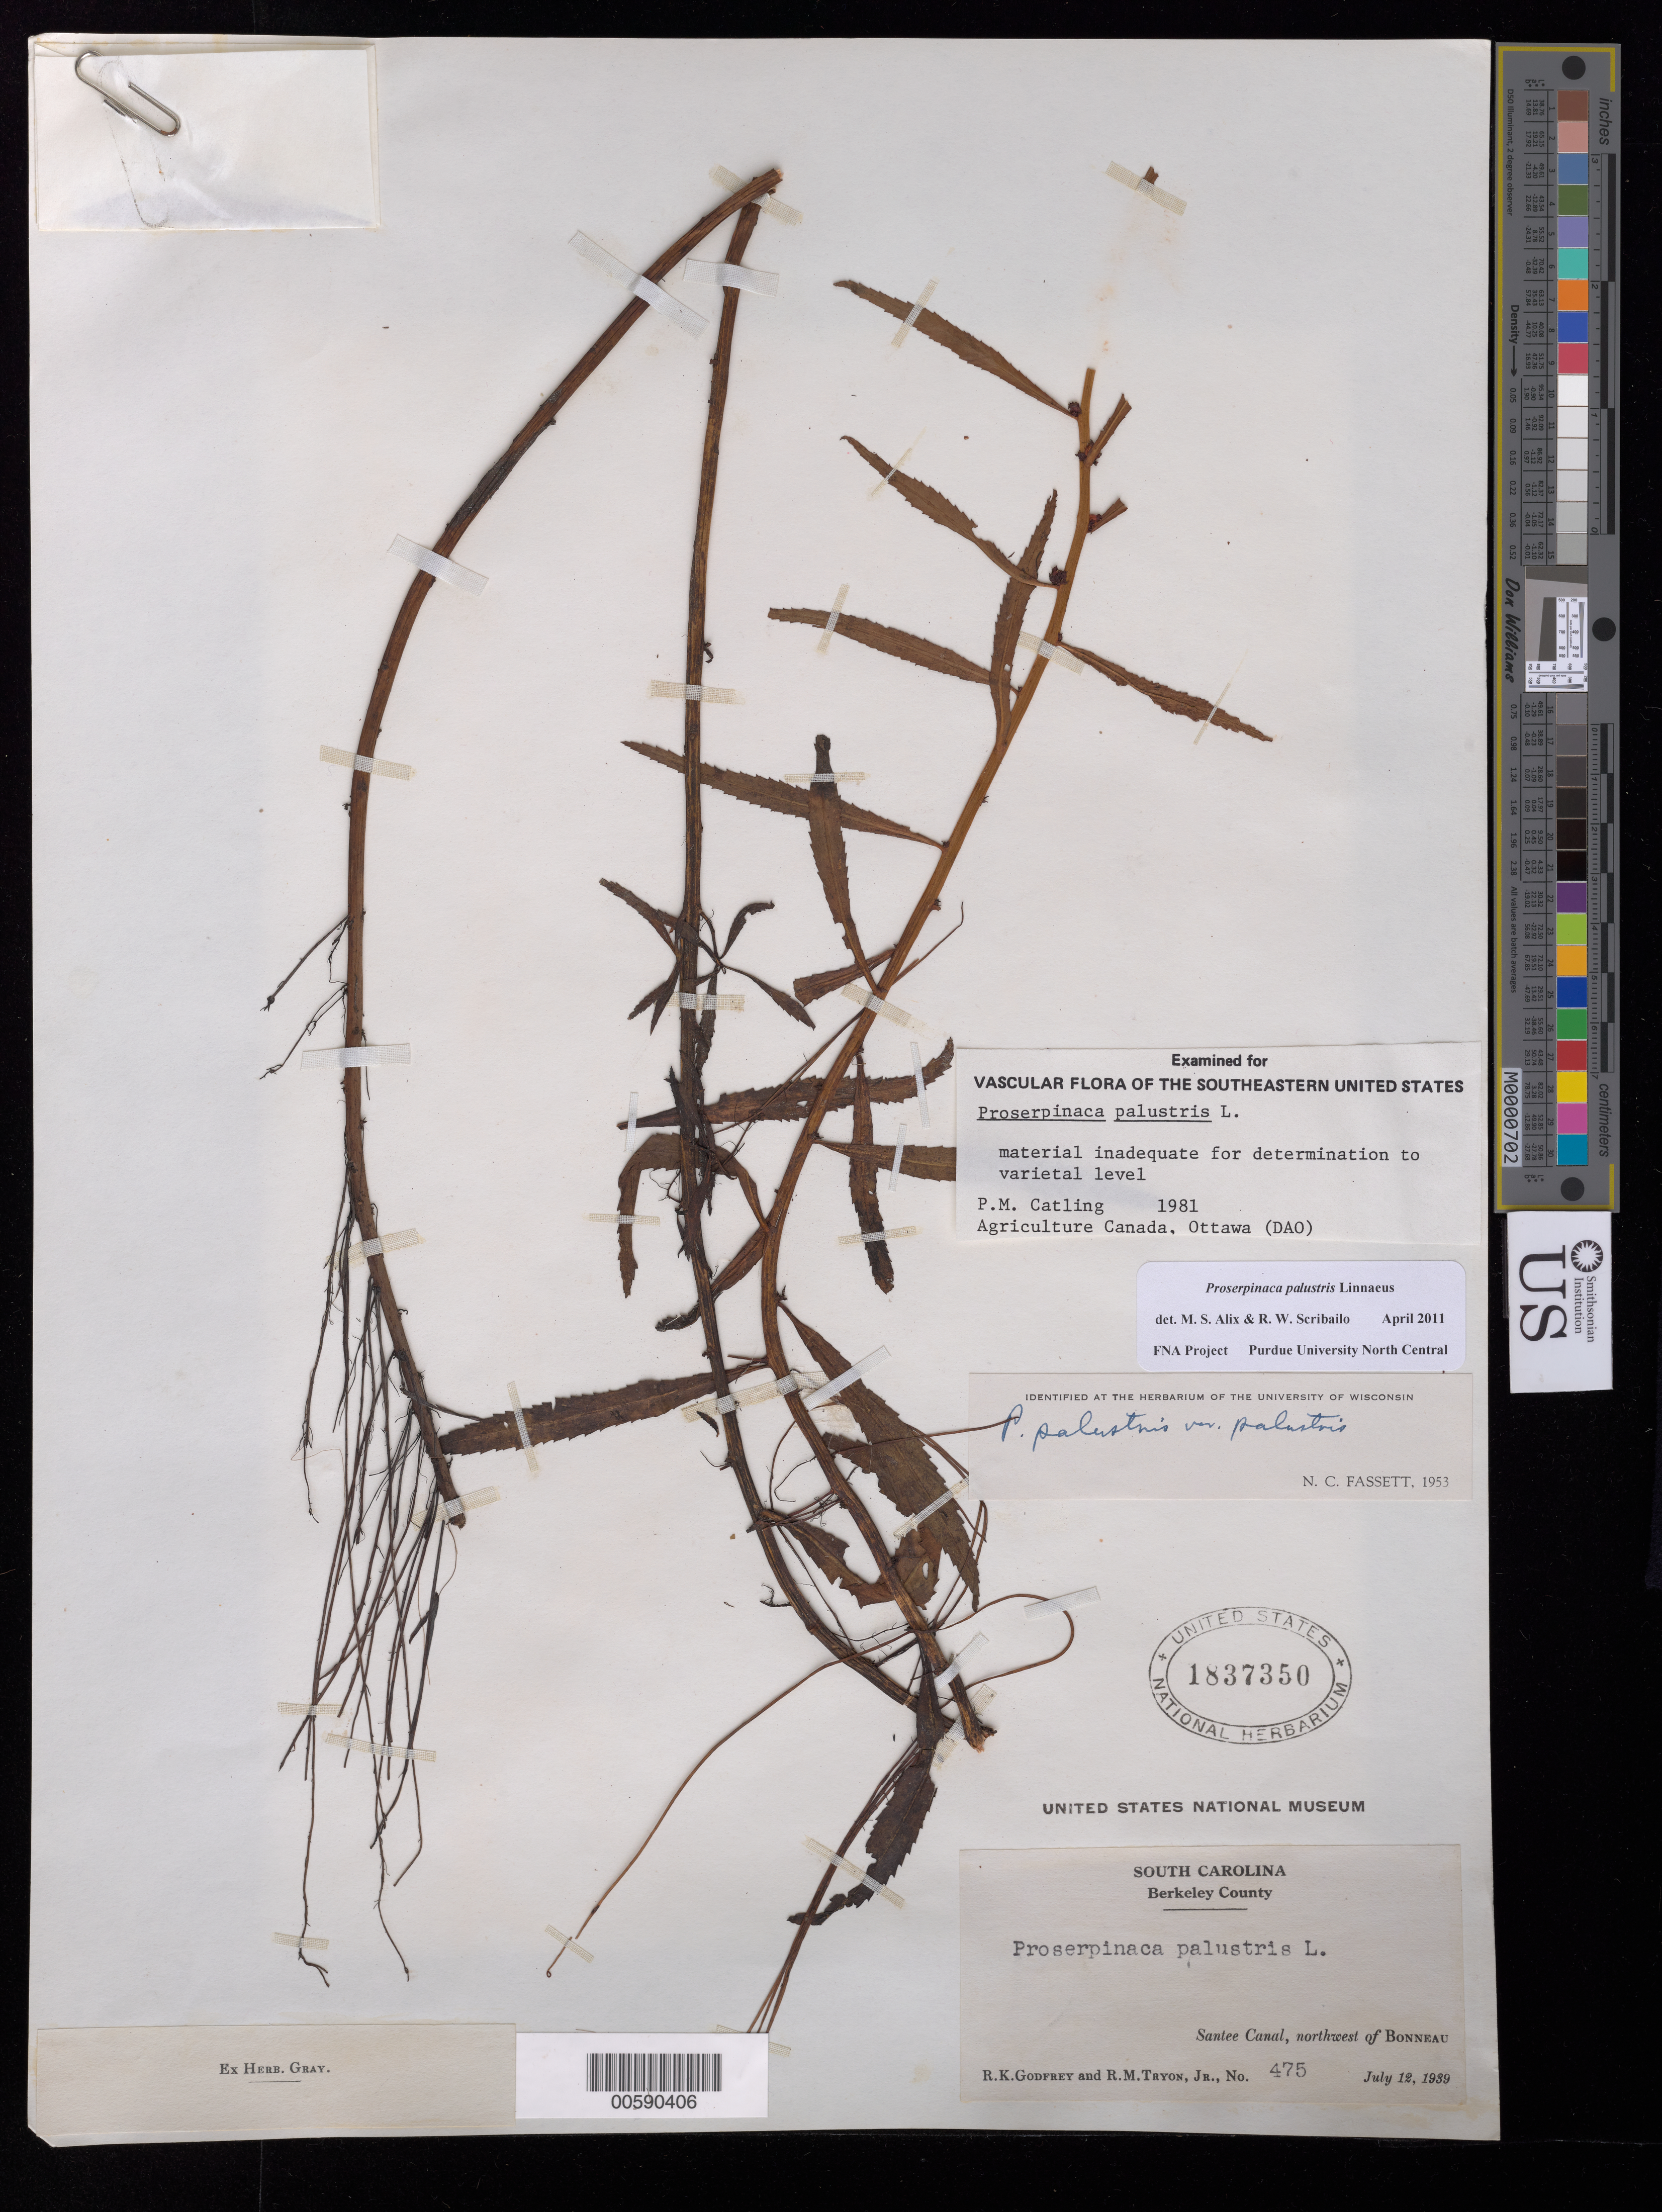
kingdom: Plantae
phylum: Tracheophyta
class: Magnoliopsida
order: Saxifragales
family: Haloragaceae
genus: Proserpinaca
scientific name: Proserpinaca palustris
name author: L.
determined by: Scribailo, R. W.; Alix, M. S.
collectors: R. K. Godfrey & R. M. Tryon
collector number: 475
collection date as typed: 12 Jul 1939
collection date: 1939-07-12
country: United States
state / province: South Carolina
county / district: Berkeley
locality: Santee Canal, NW of Bonneau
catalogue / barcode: US 1837350